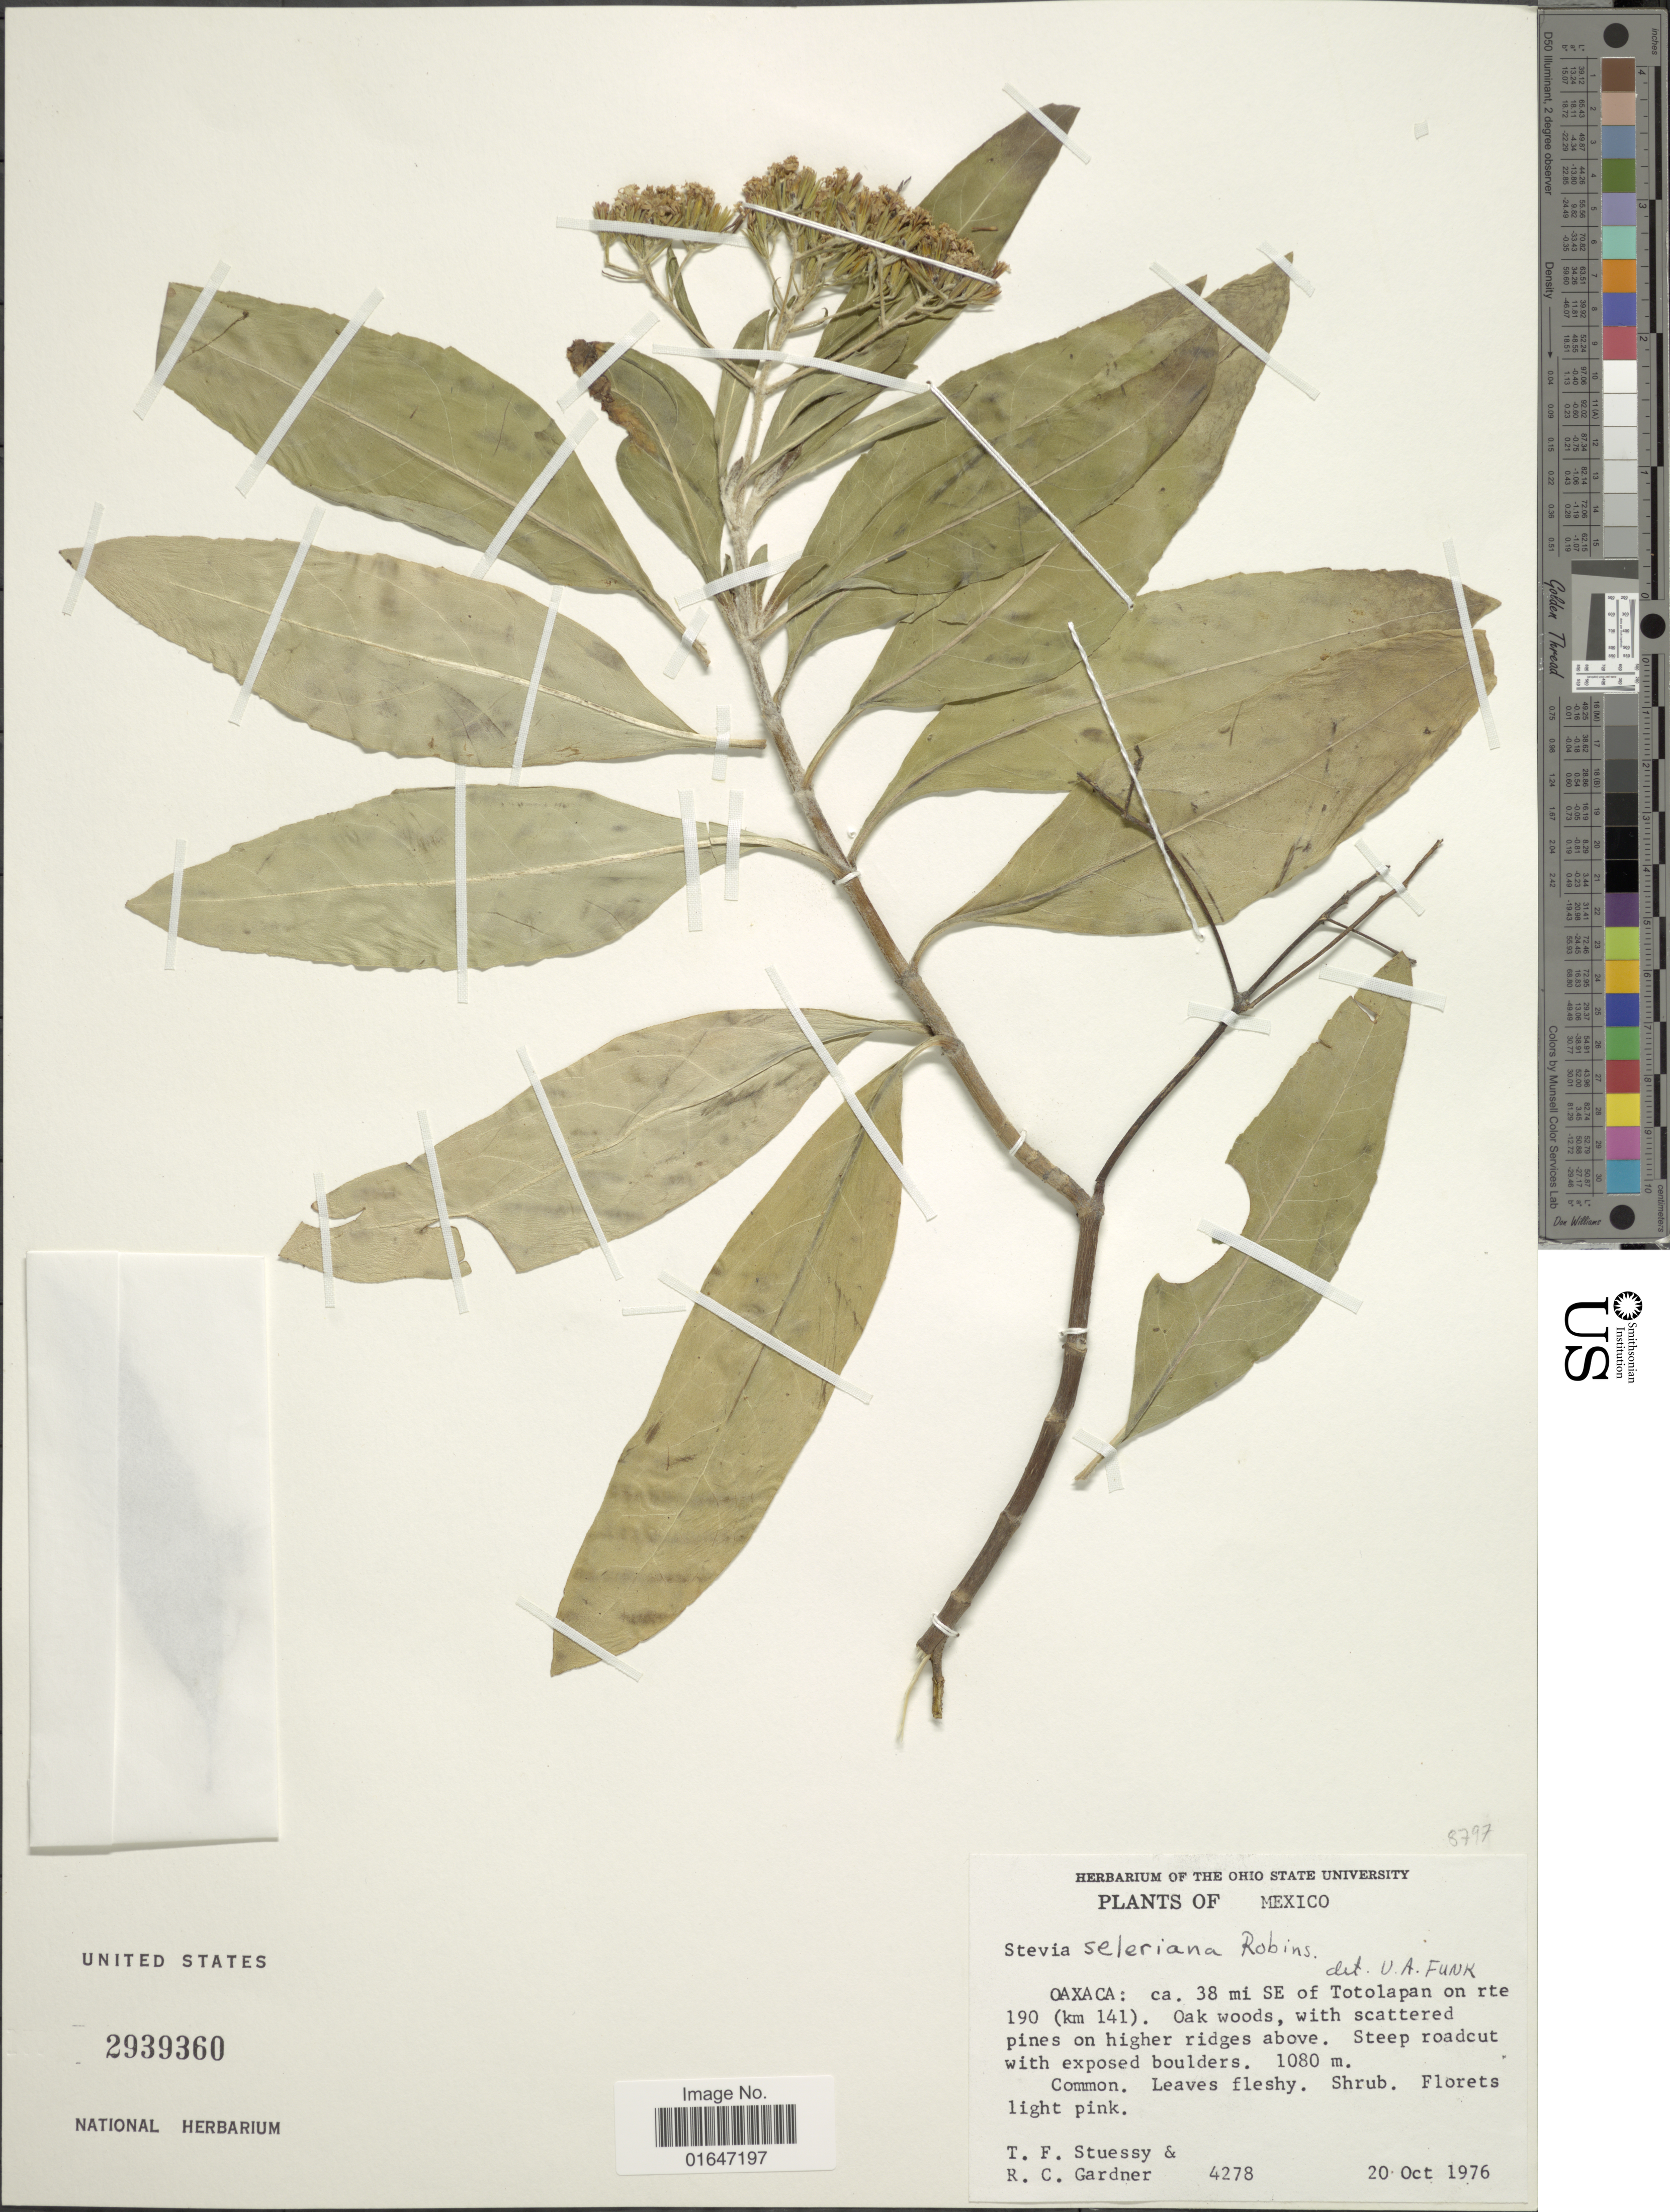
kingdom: Plantae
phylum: Tracheophyta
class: Magnoliopsida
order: Asterales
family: Asteraceae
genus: Stevia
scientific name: Stevia seleriana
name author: B.L. Rob.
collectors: T. Stuessy & R. C. Gardner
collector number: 4278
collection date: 1976-10-20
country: Mexico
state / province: Oaxaca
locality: Ca. 38 mi SE of Totolopan on rte 190 ( km 141 ).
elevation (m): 1080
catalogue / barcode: US 2939360